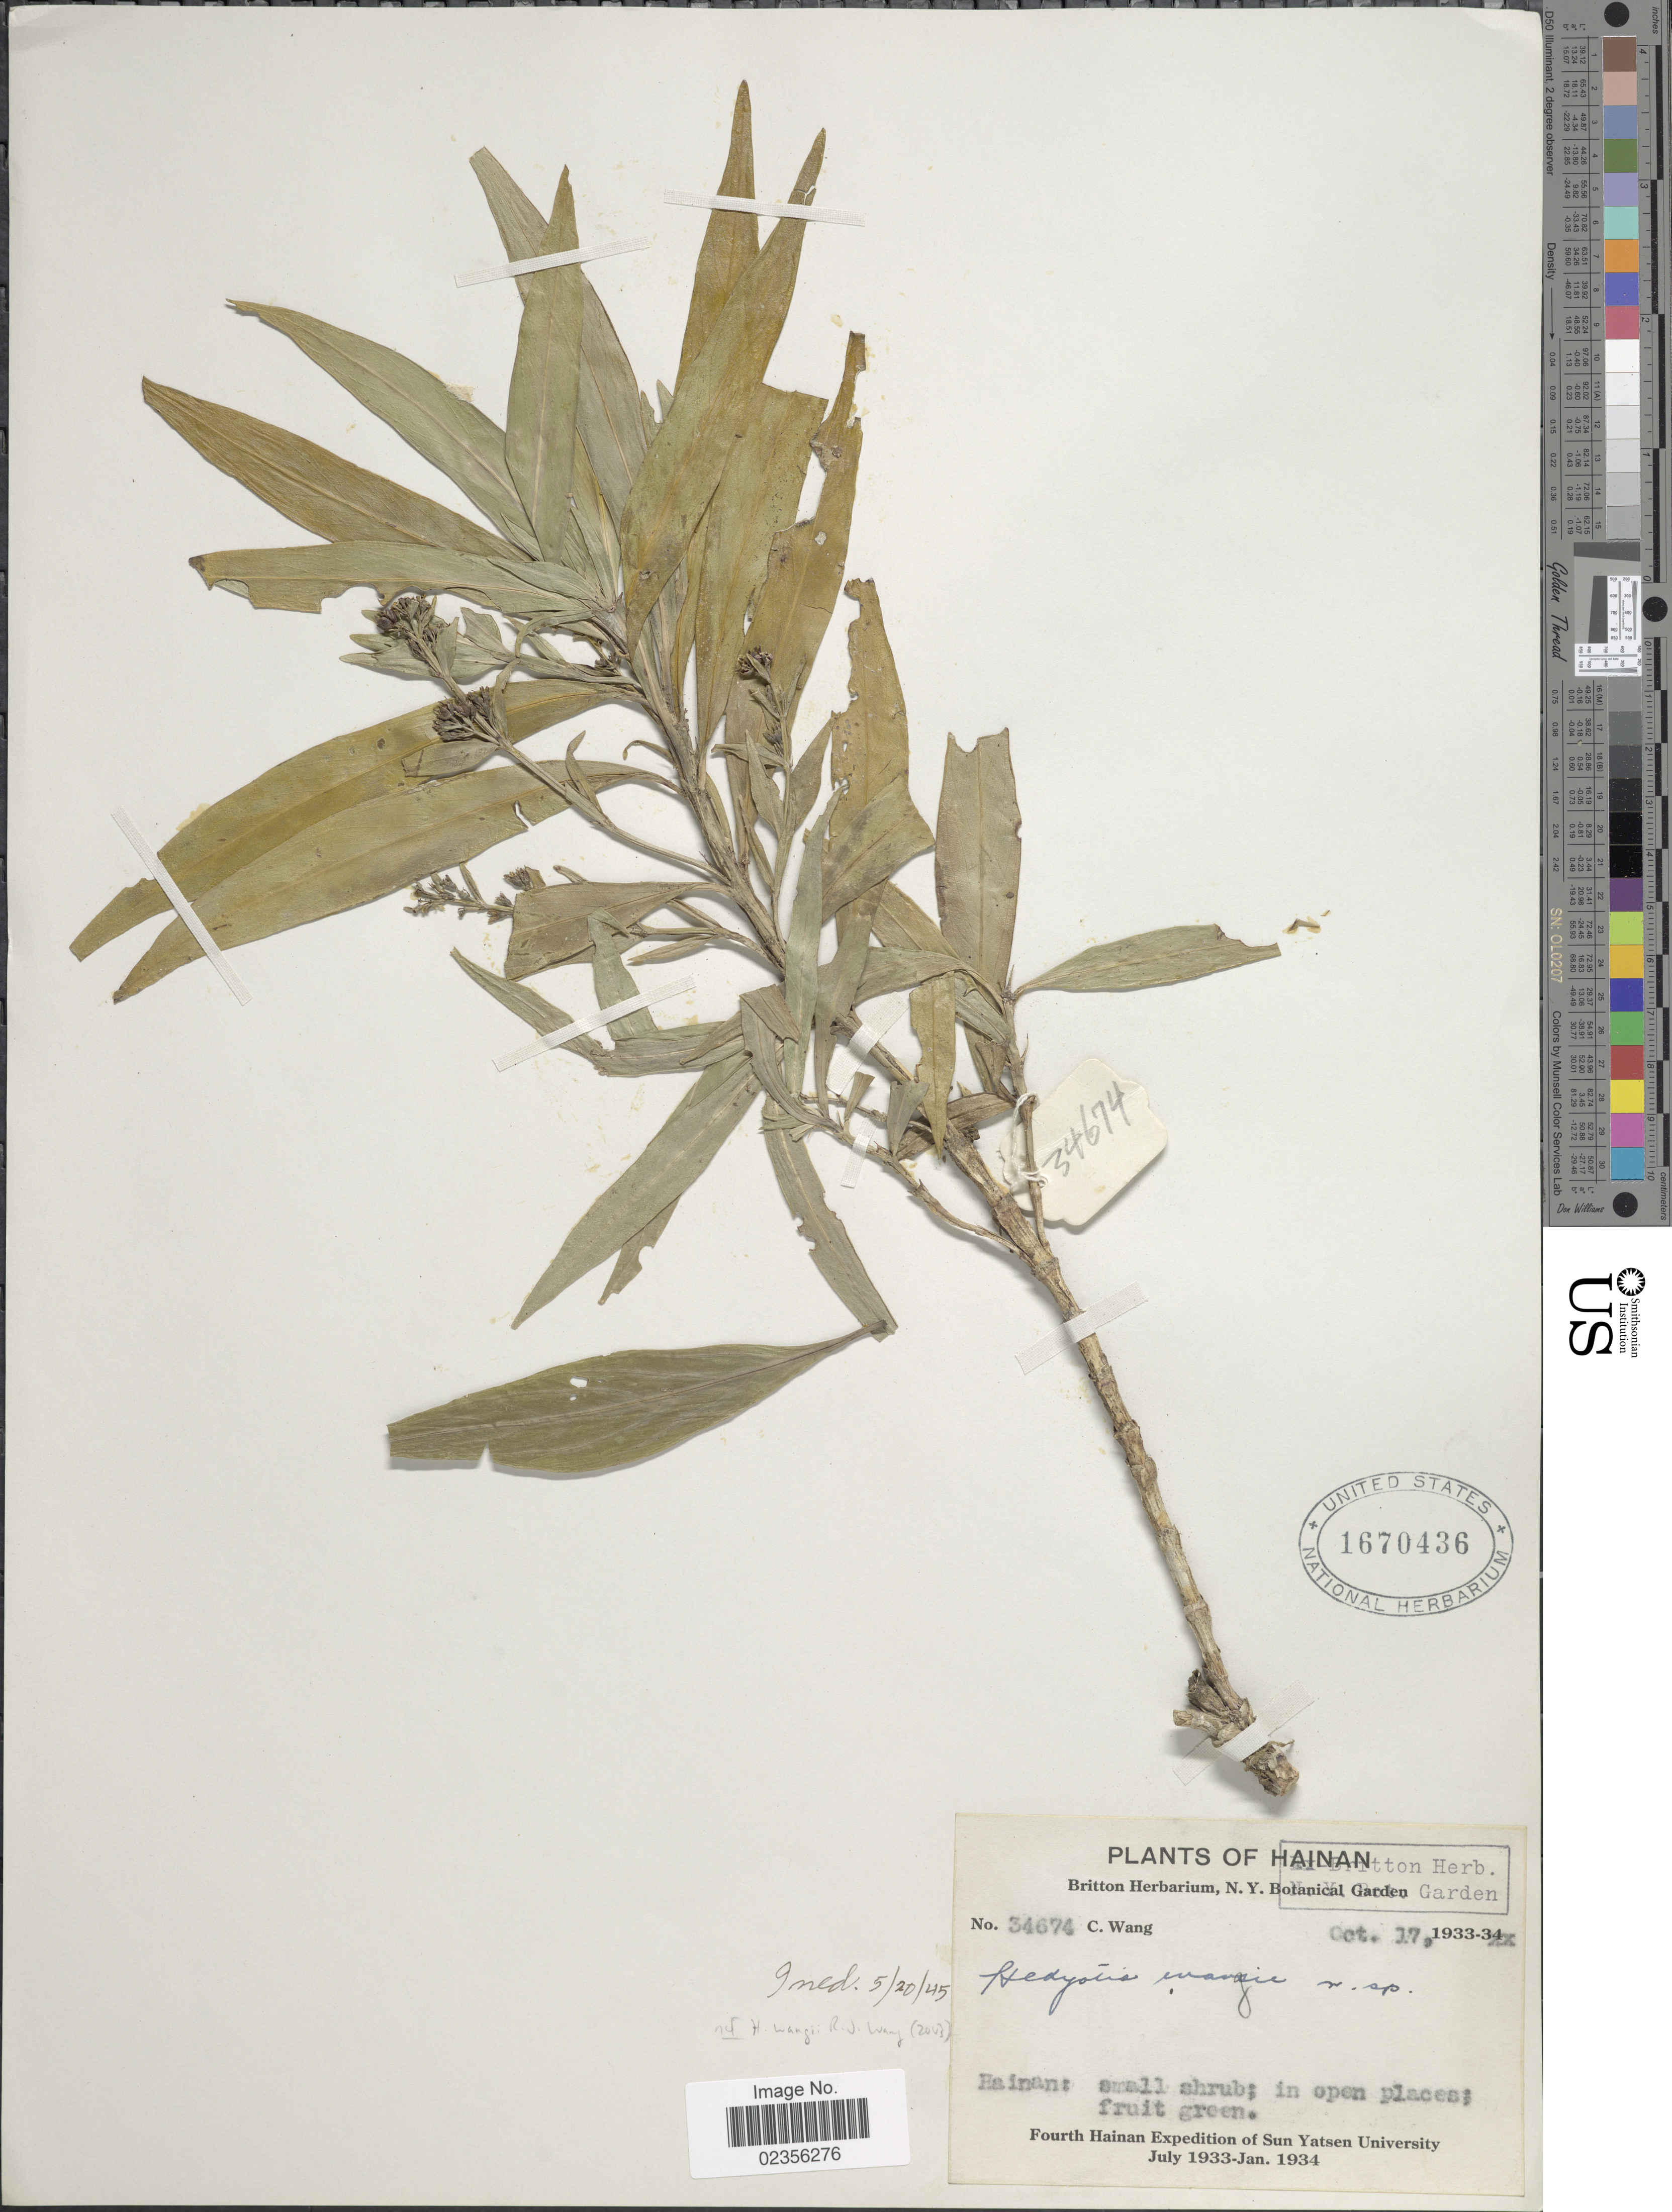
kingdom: Plantae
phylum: Tracheophyta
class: Magnoliopsida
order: Gentianales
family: Rubiaceae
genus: Hedyotis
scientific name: Hedyotis sp.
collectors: C. Wang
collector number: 34674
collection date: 1933-10-17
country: China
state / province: Hainan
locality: Hainan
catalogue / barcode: US 1670436